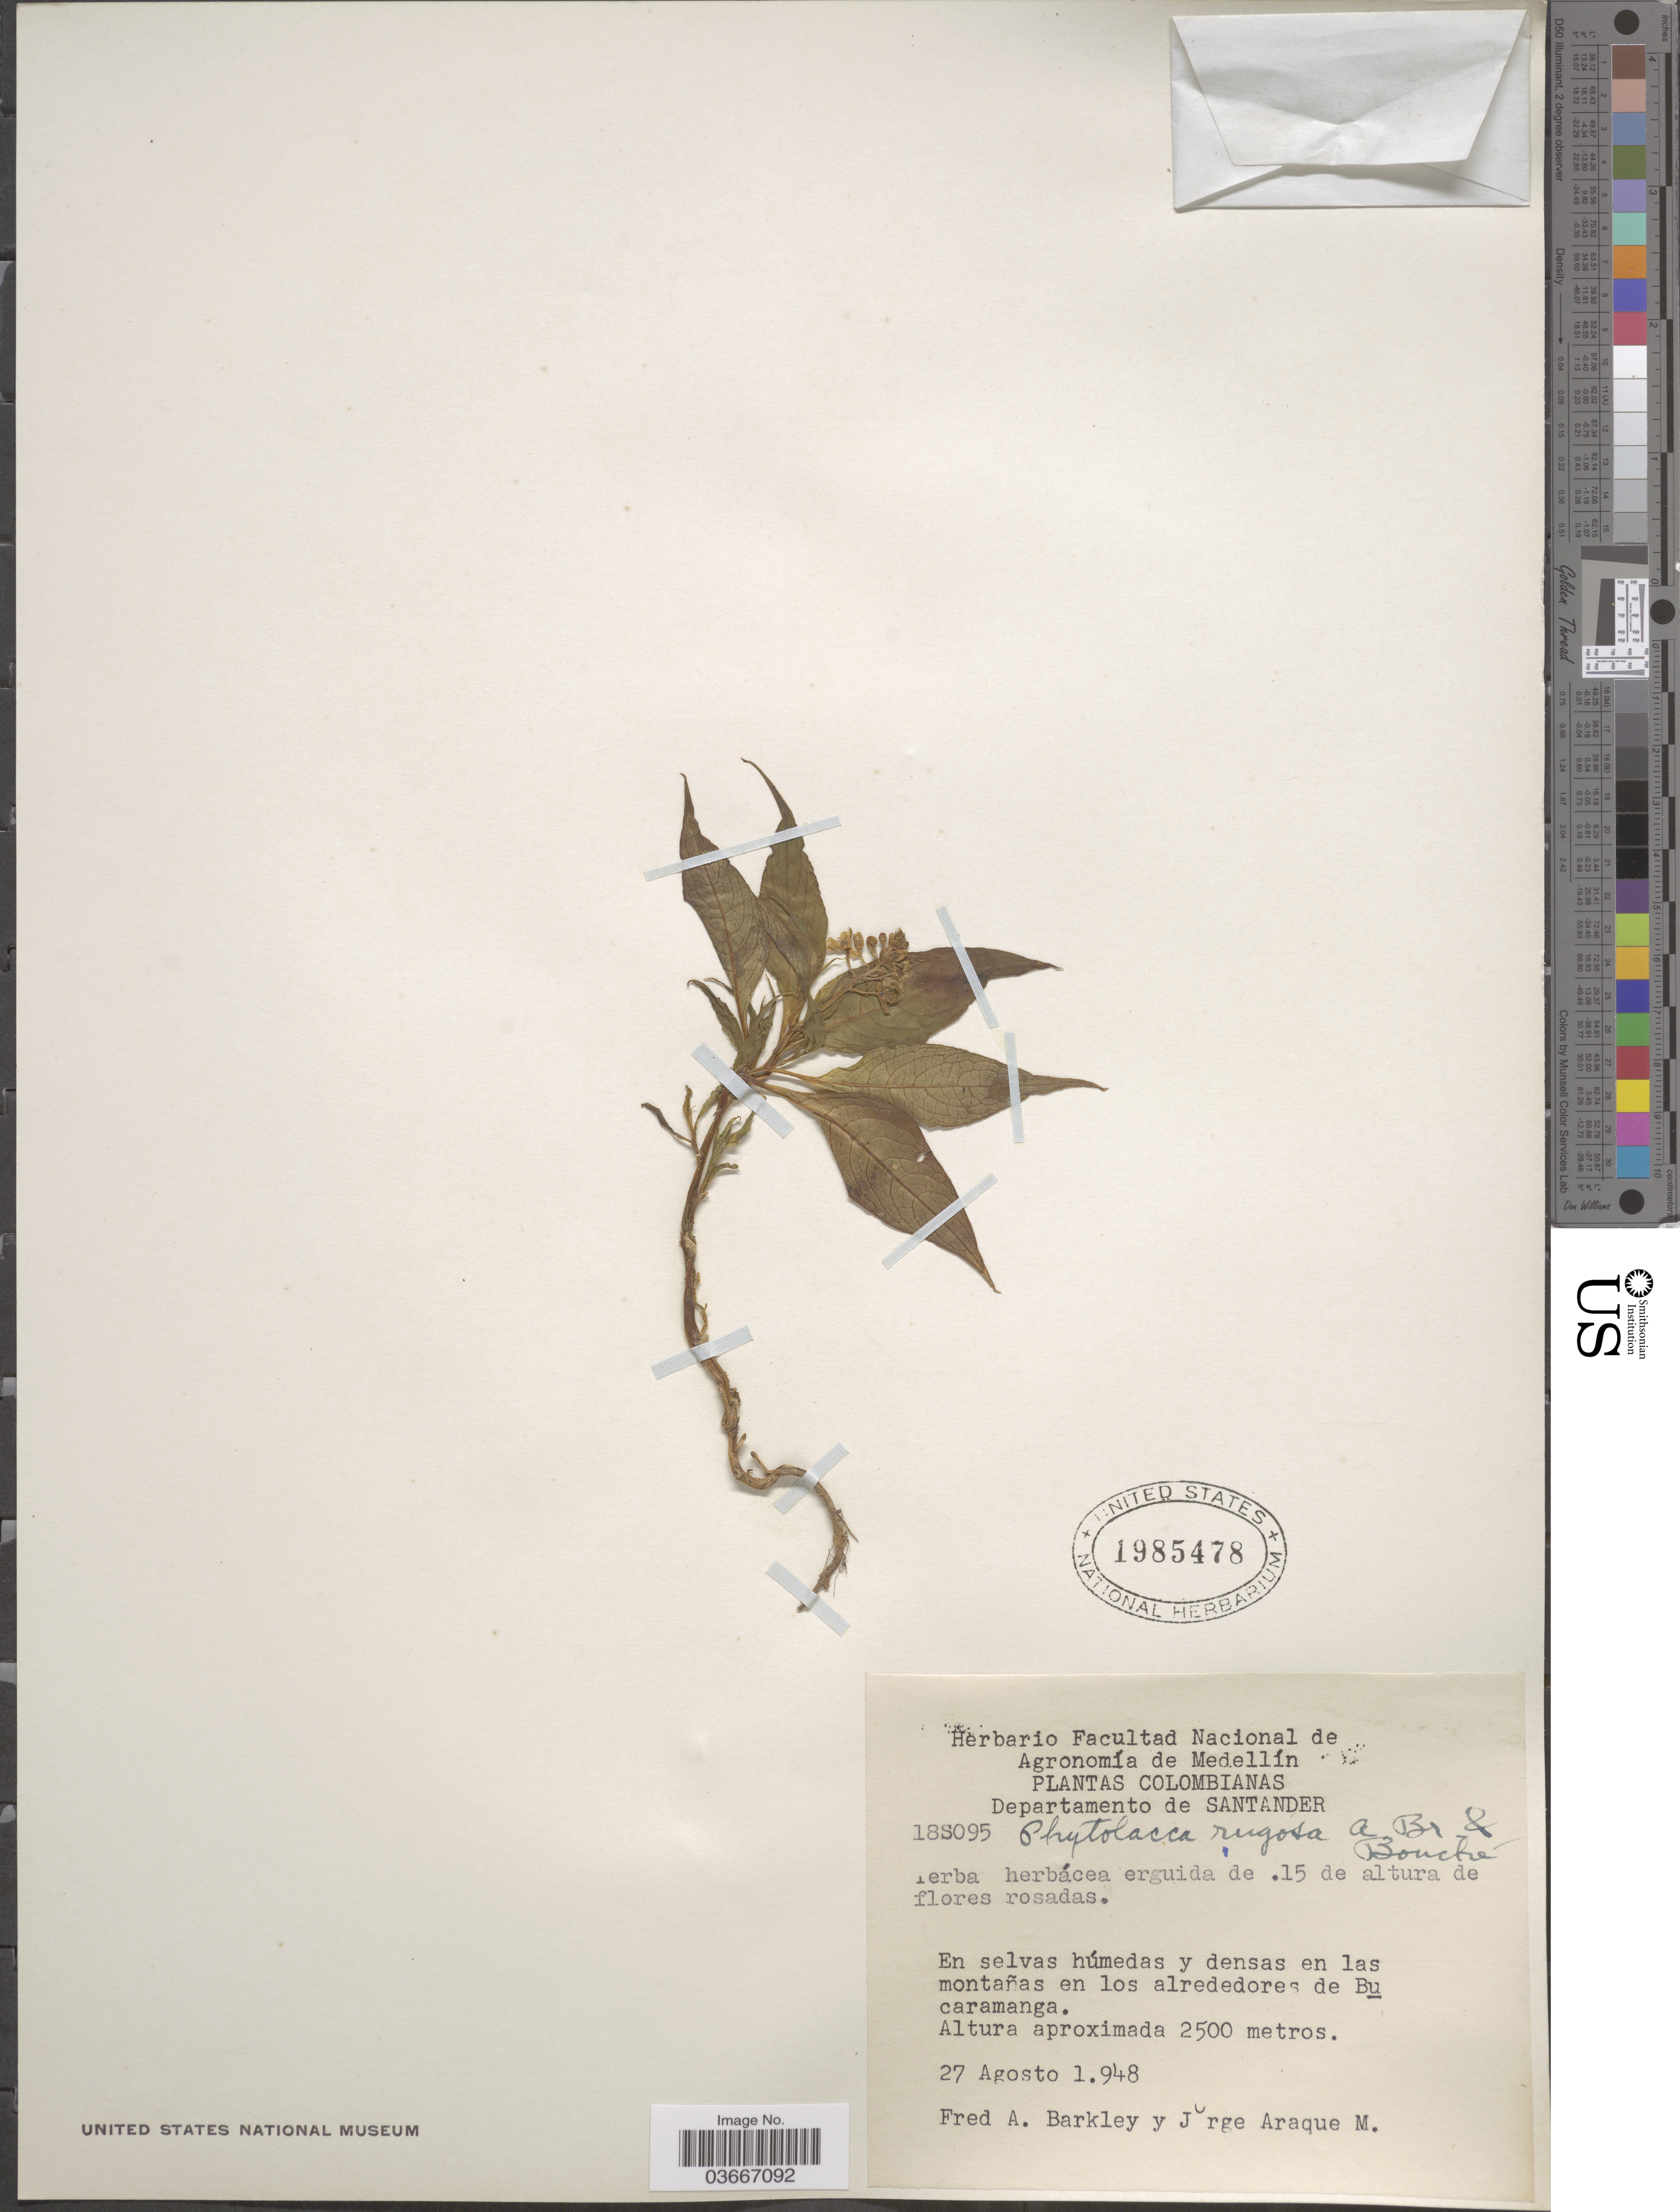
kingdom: Plantae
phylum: Tracheophyta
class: Magnoliopsida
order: Caryophyllales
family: Phytolaccaceae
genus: Phytolacca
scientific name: Phytolacca rugosa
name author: A. Braun & C.D. Bouché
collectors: F. A. Barkley & J. Araque Molina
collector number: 18SO95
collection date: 1948-08-27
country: Colombia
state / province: Santander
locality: Departamento de Santander. En selvas húmedas y densas en las montañas en los alrededores de Bucaramanga.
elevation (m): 2500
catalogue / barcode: US 1985478